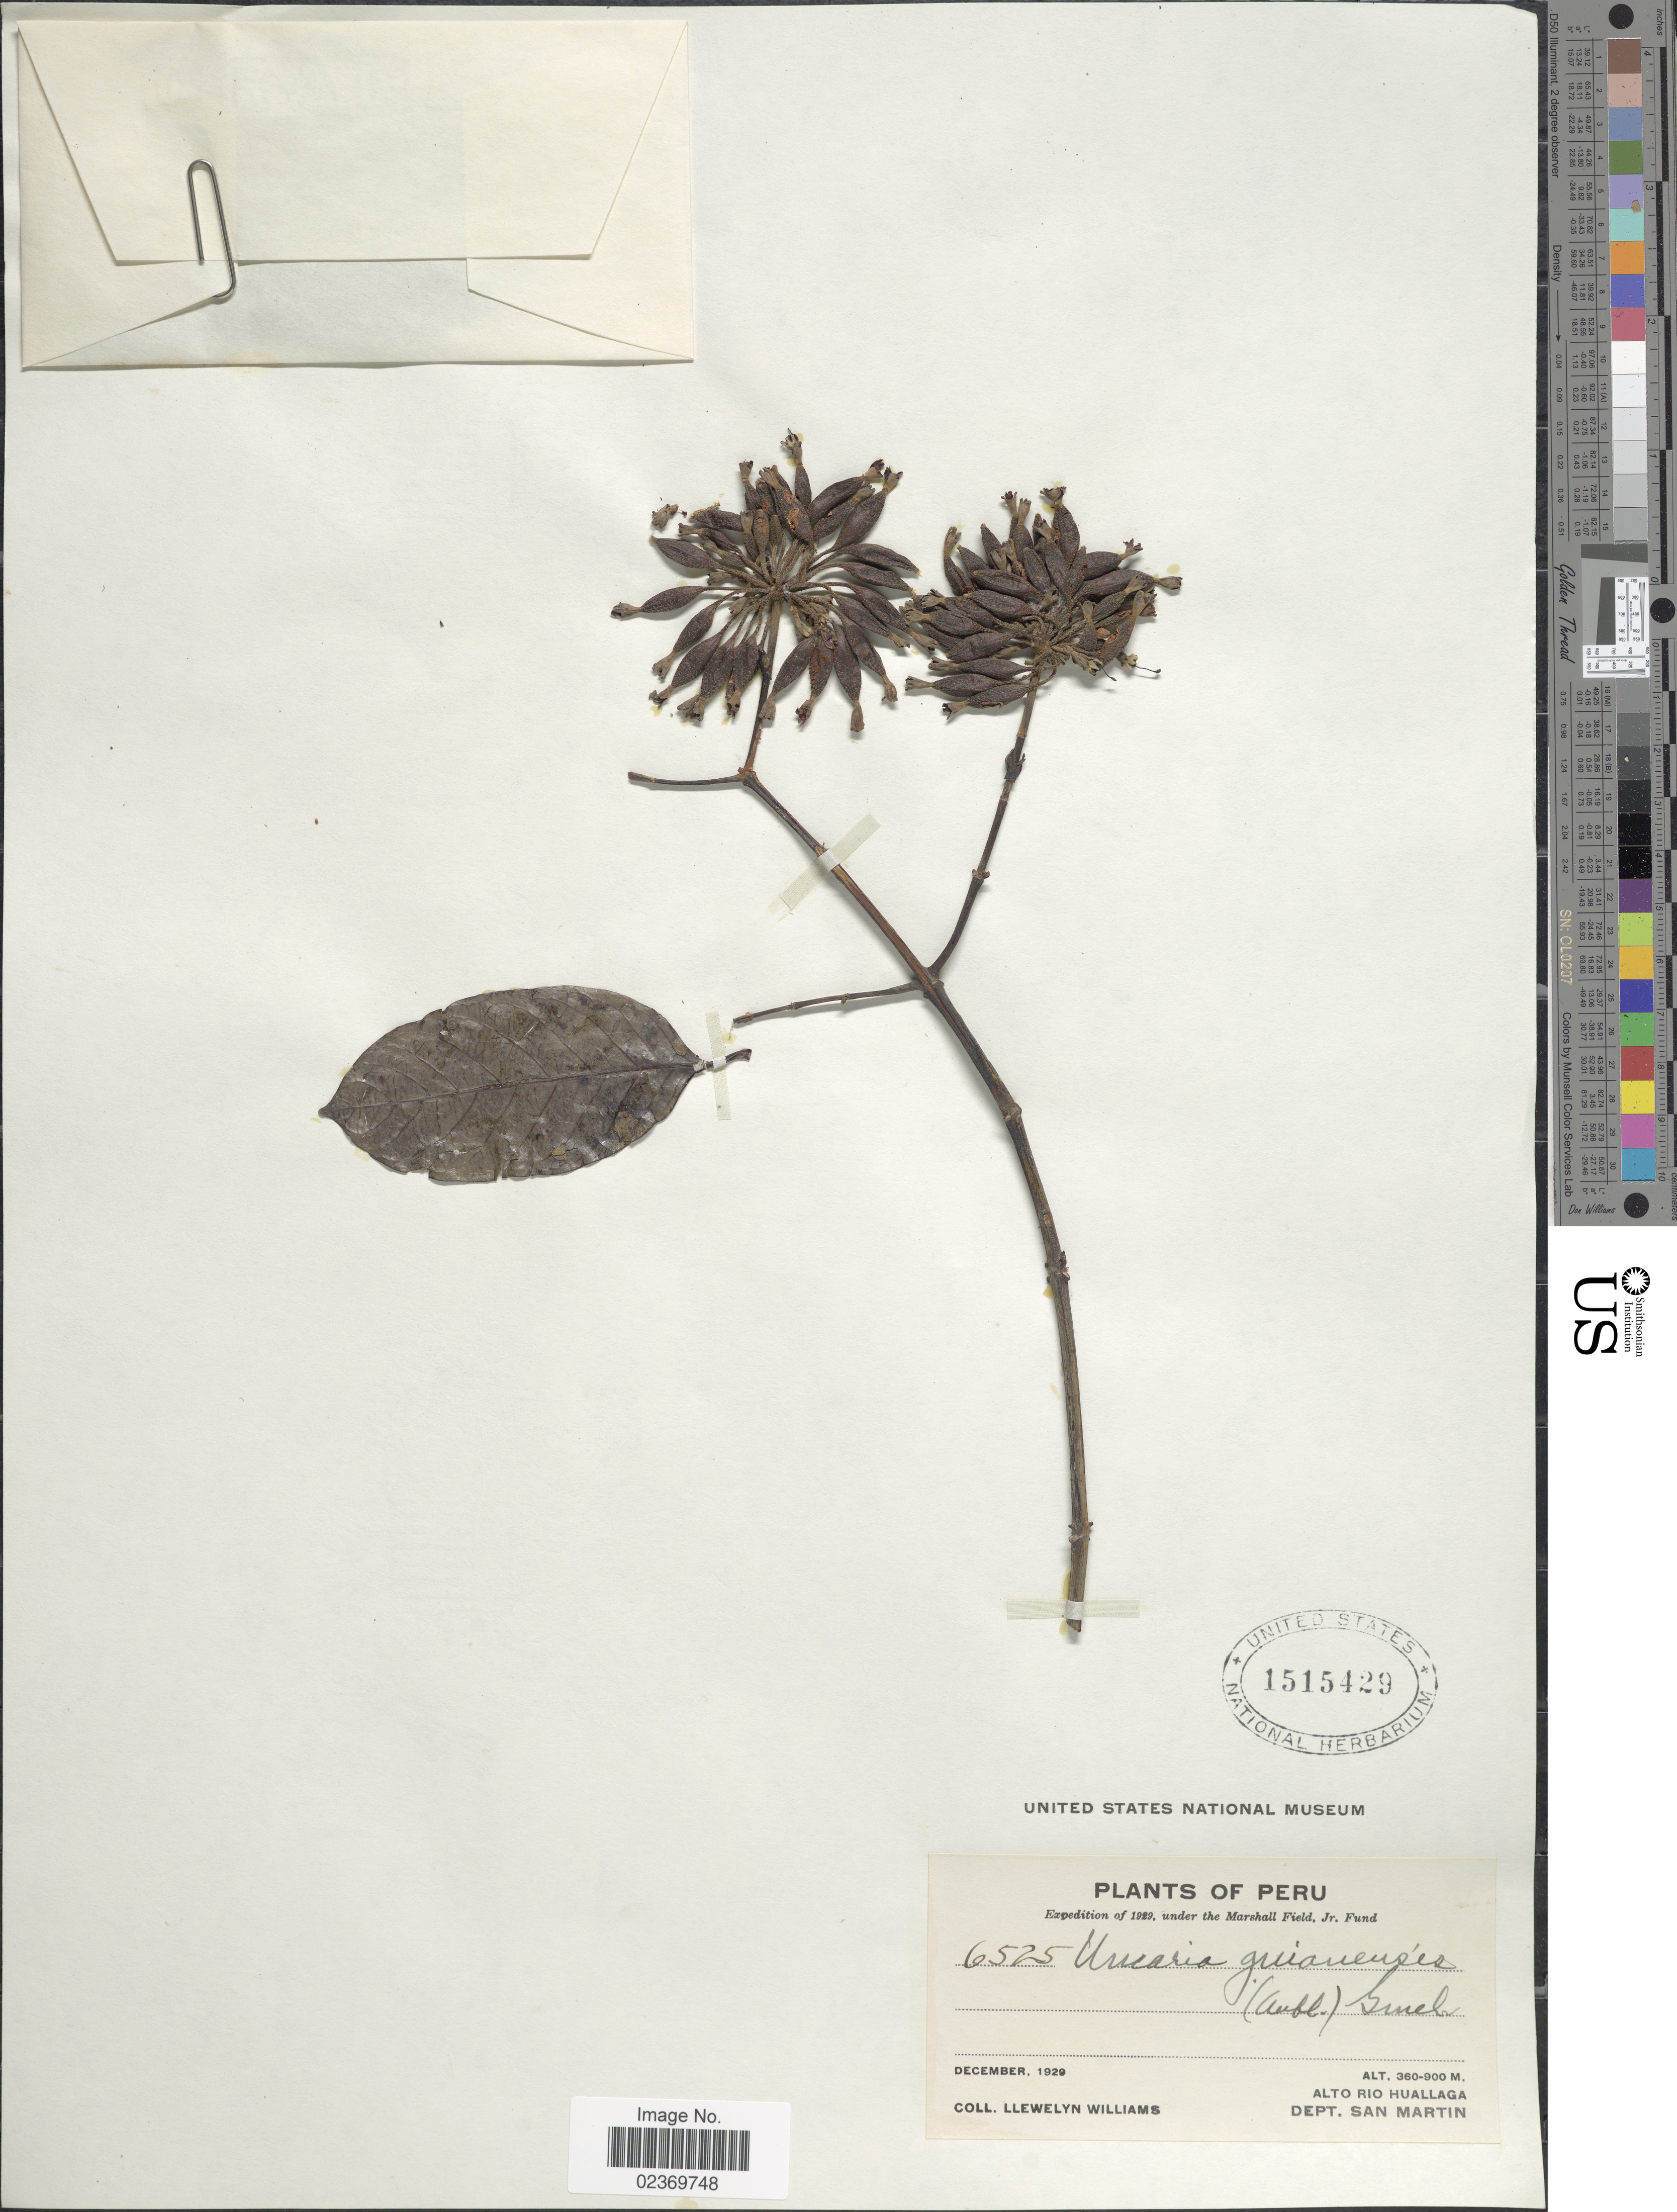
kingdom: Plantae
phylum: Tracheophyta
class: Magnoliopsida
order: Gentianales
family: Rubiaceae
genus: Uncaria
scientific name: Uncaria guianensis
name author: (Aubl.) J.F. Gmel.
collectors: Ll. Williams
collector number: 6525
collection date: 1929-12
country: Peru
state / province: San Martín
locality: Alto Rio Huallaga, Dept. San Martin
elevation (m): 360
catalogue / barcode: US 1515429